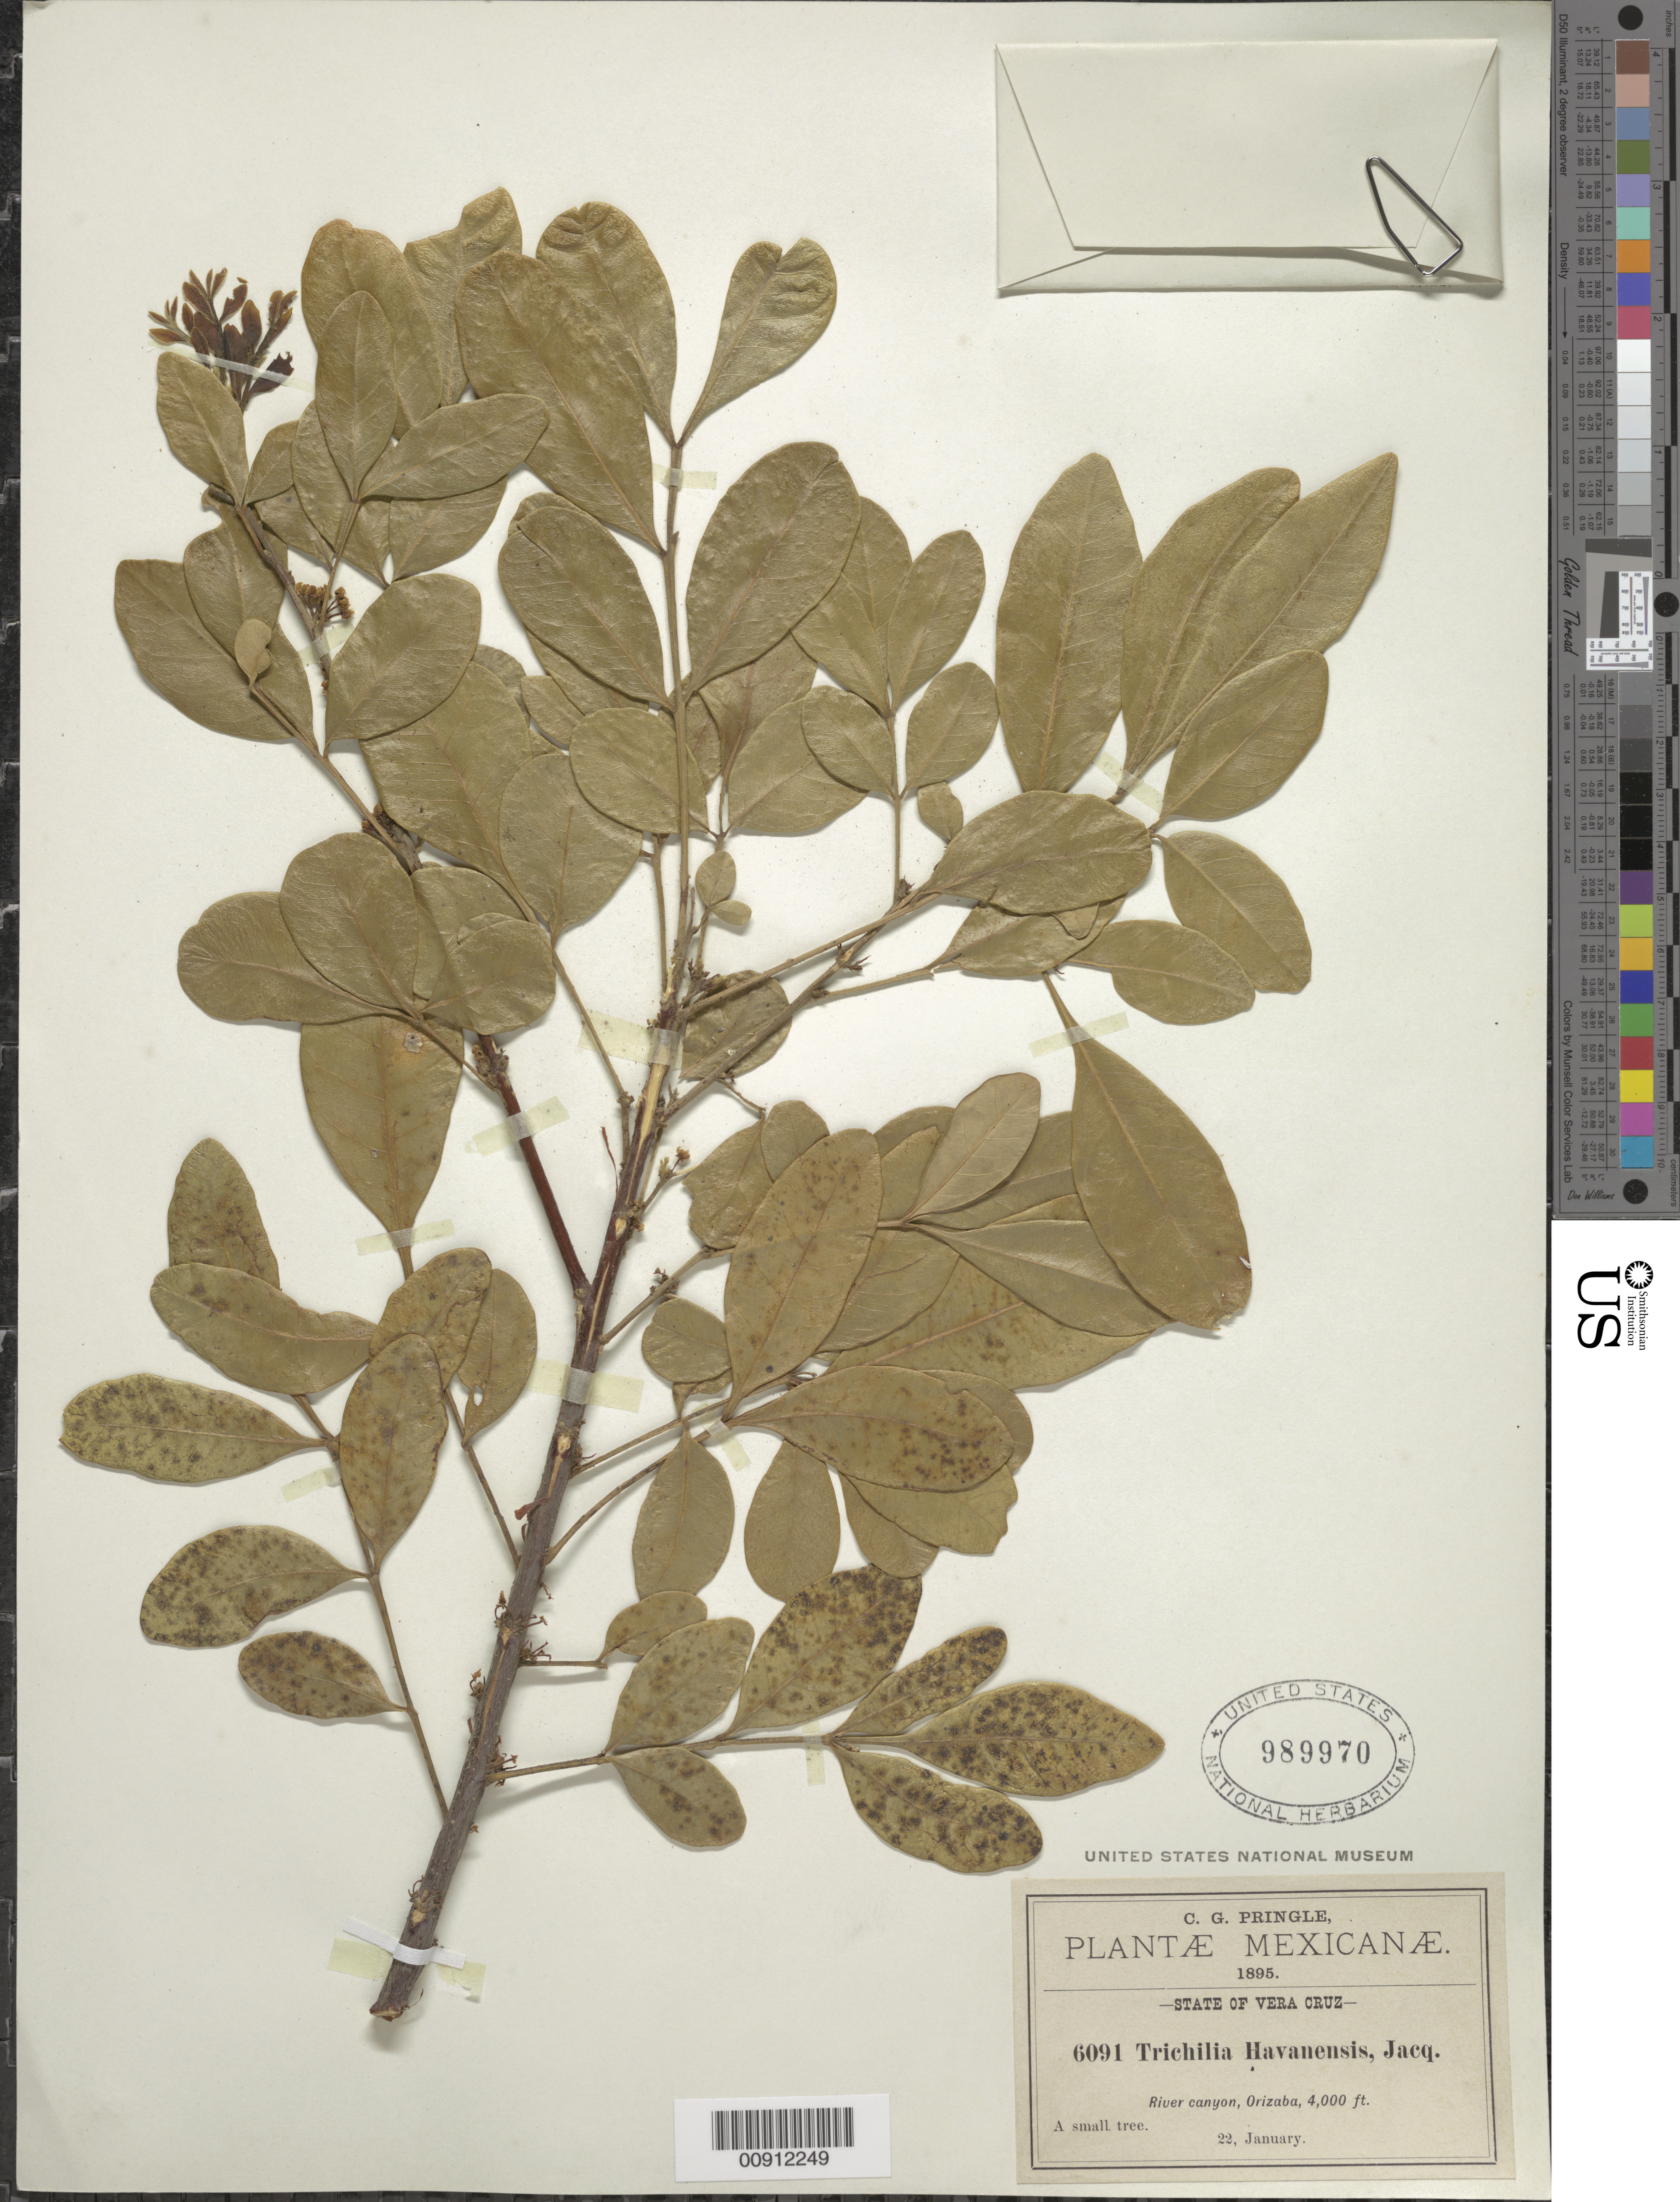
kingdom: Plantae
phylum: Tracheophyta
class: Magnoliopsida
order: Sapindales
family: Meliaceae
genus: Trichilia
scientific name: Trichilia havanensis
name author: Jacq.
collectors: C. G. Pringle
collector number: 6091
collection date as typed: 22 Jan 1895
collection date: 1895-01-22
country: Mexico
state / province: Veracruz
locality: Orizaba, Veracruz.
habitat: River canyon.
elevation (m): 1219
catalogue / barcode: US 989970